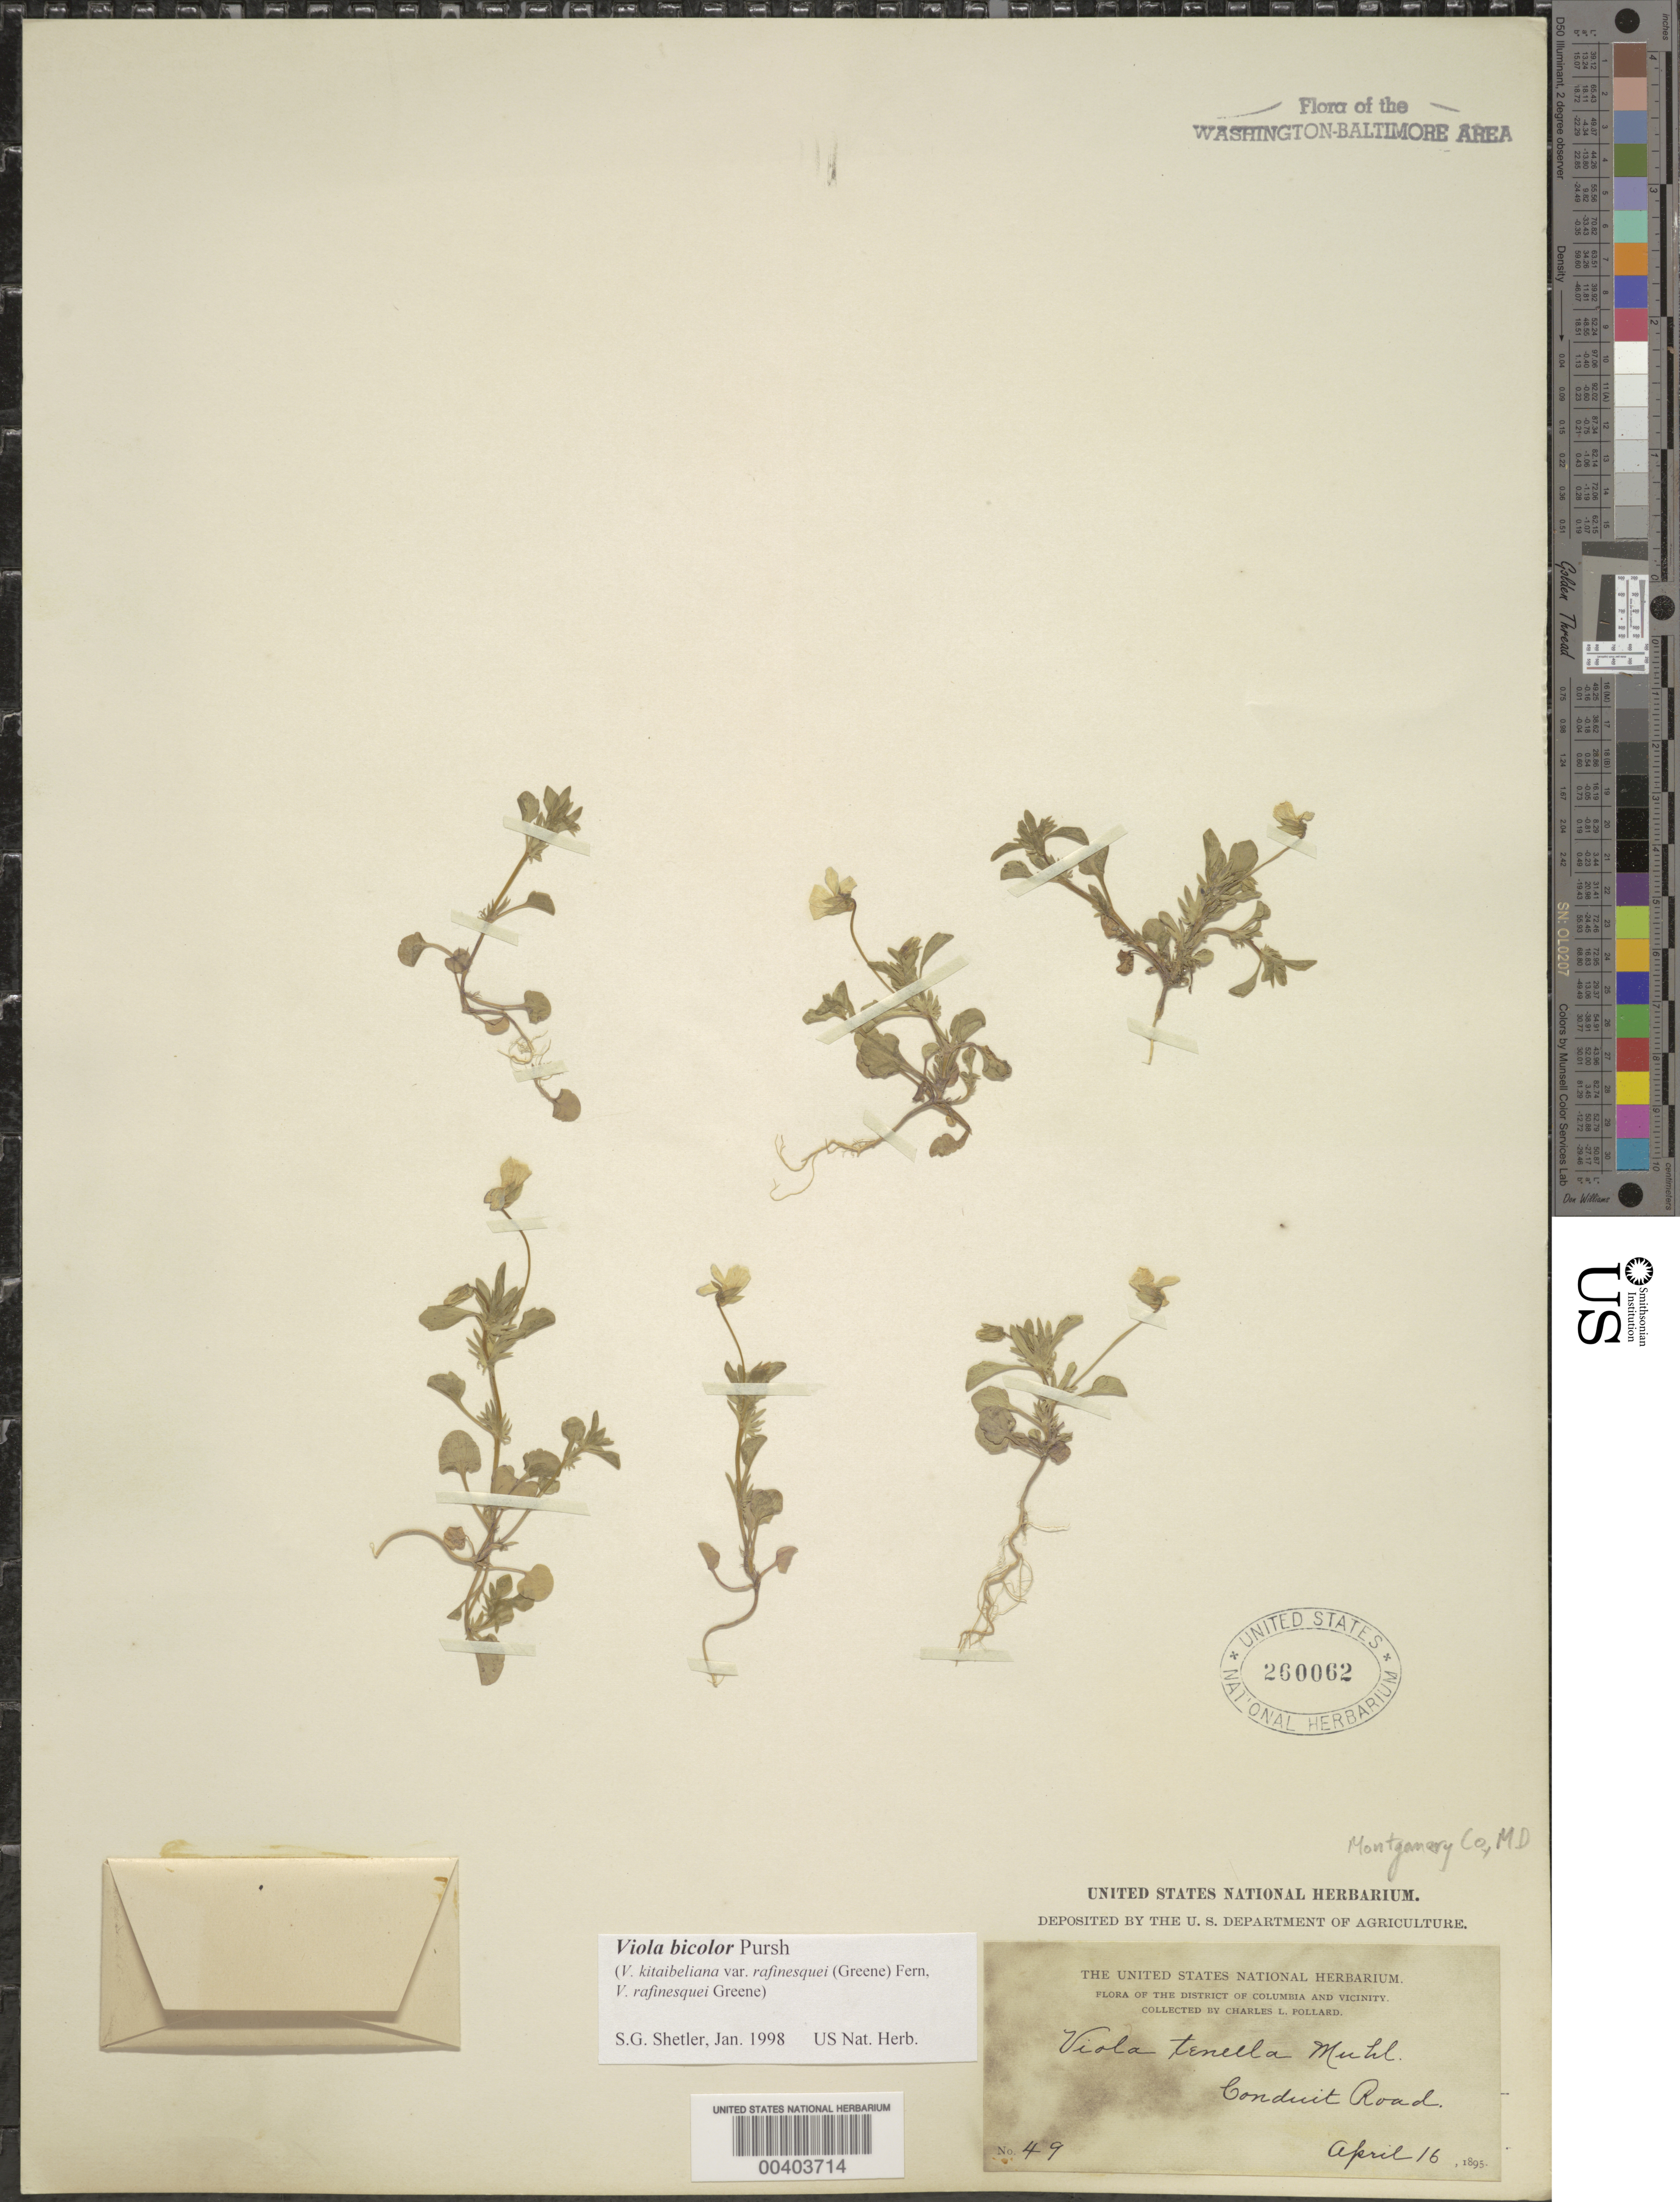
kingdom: Plantae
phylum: Tracheophyta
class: Magnoliopsida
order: Malpighiales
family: Violaceae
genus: Viola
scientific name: Viola bicolor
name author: Pursh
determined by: Shetler, Stanwyn G., (US), NMNH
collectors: C. L. Pollard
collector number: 49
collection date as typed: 16 Apr 1895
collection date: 1895-04-16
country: United States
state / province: Maryland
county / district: Montgomery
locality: Conduit Road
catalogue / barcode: US 260062